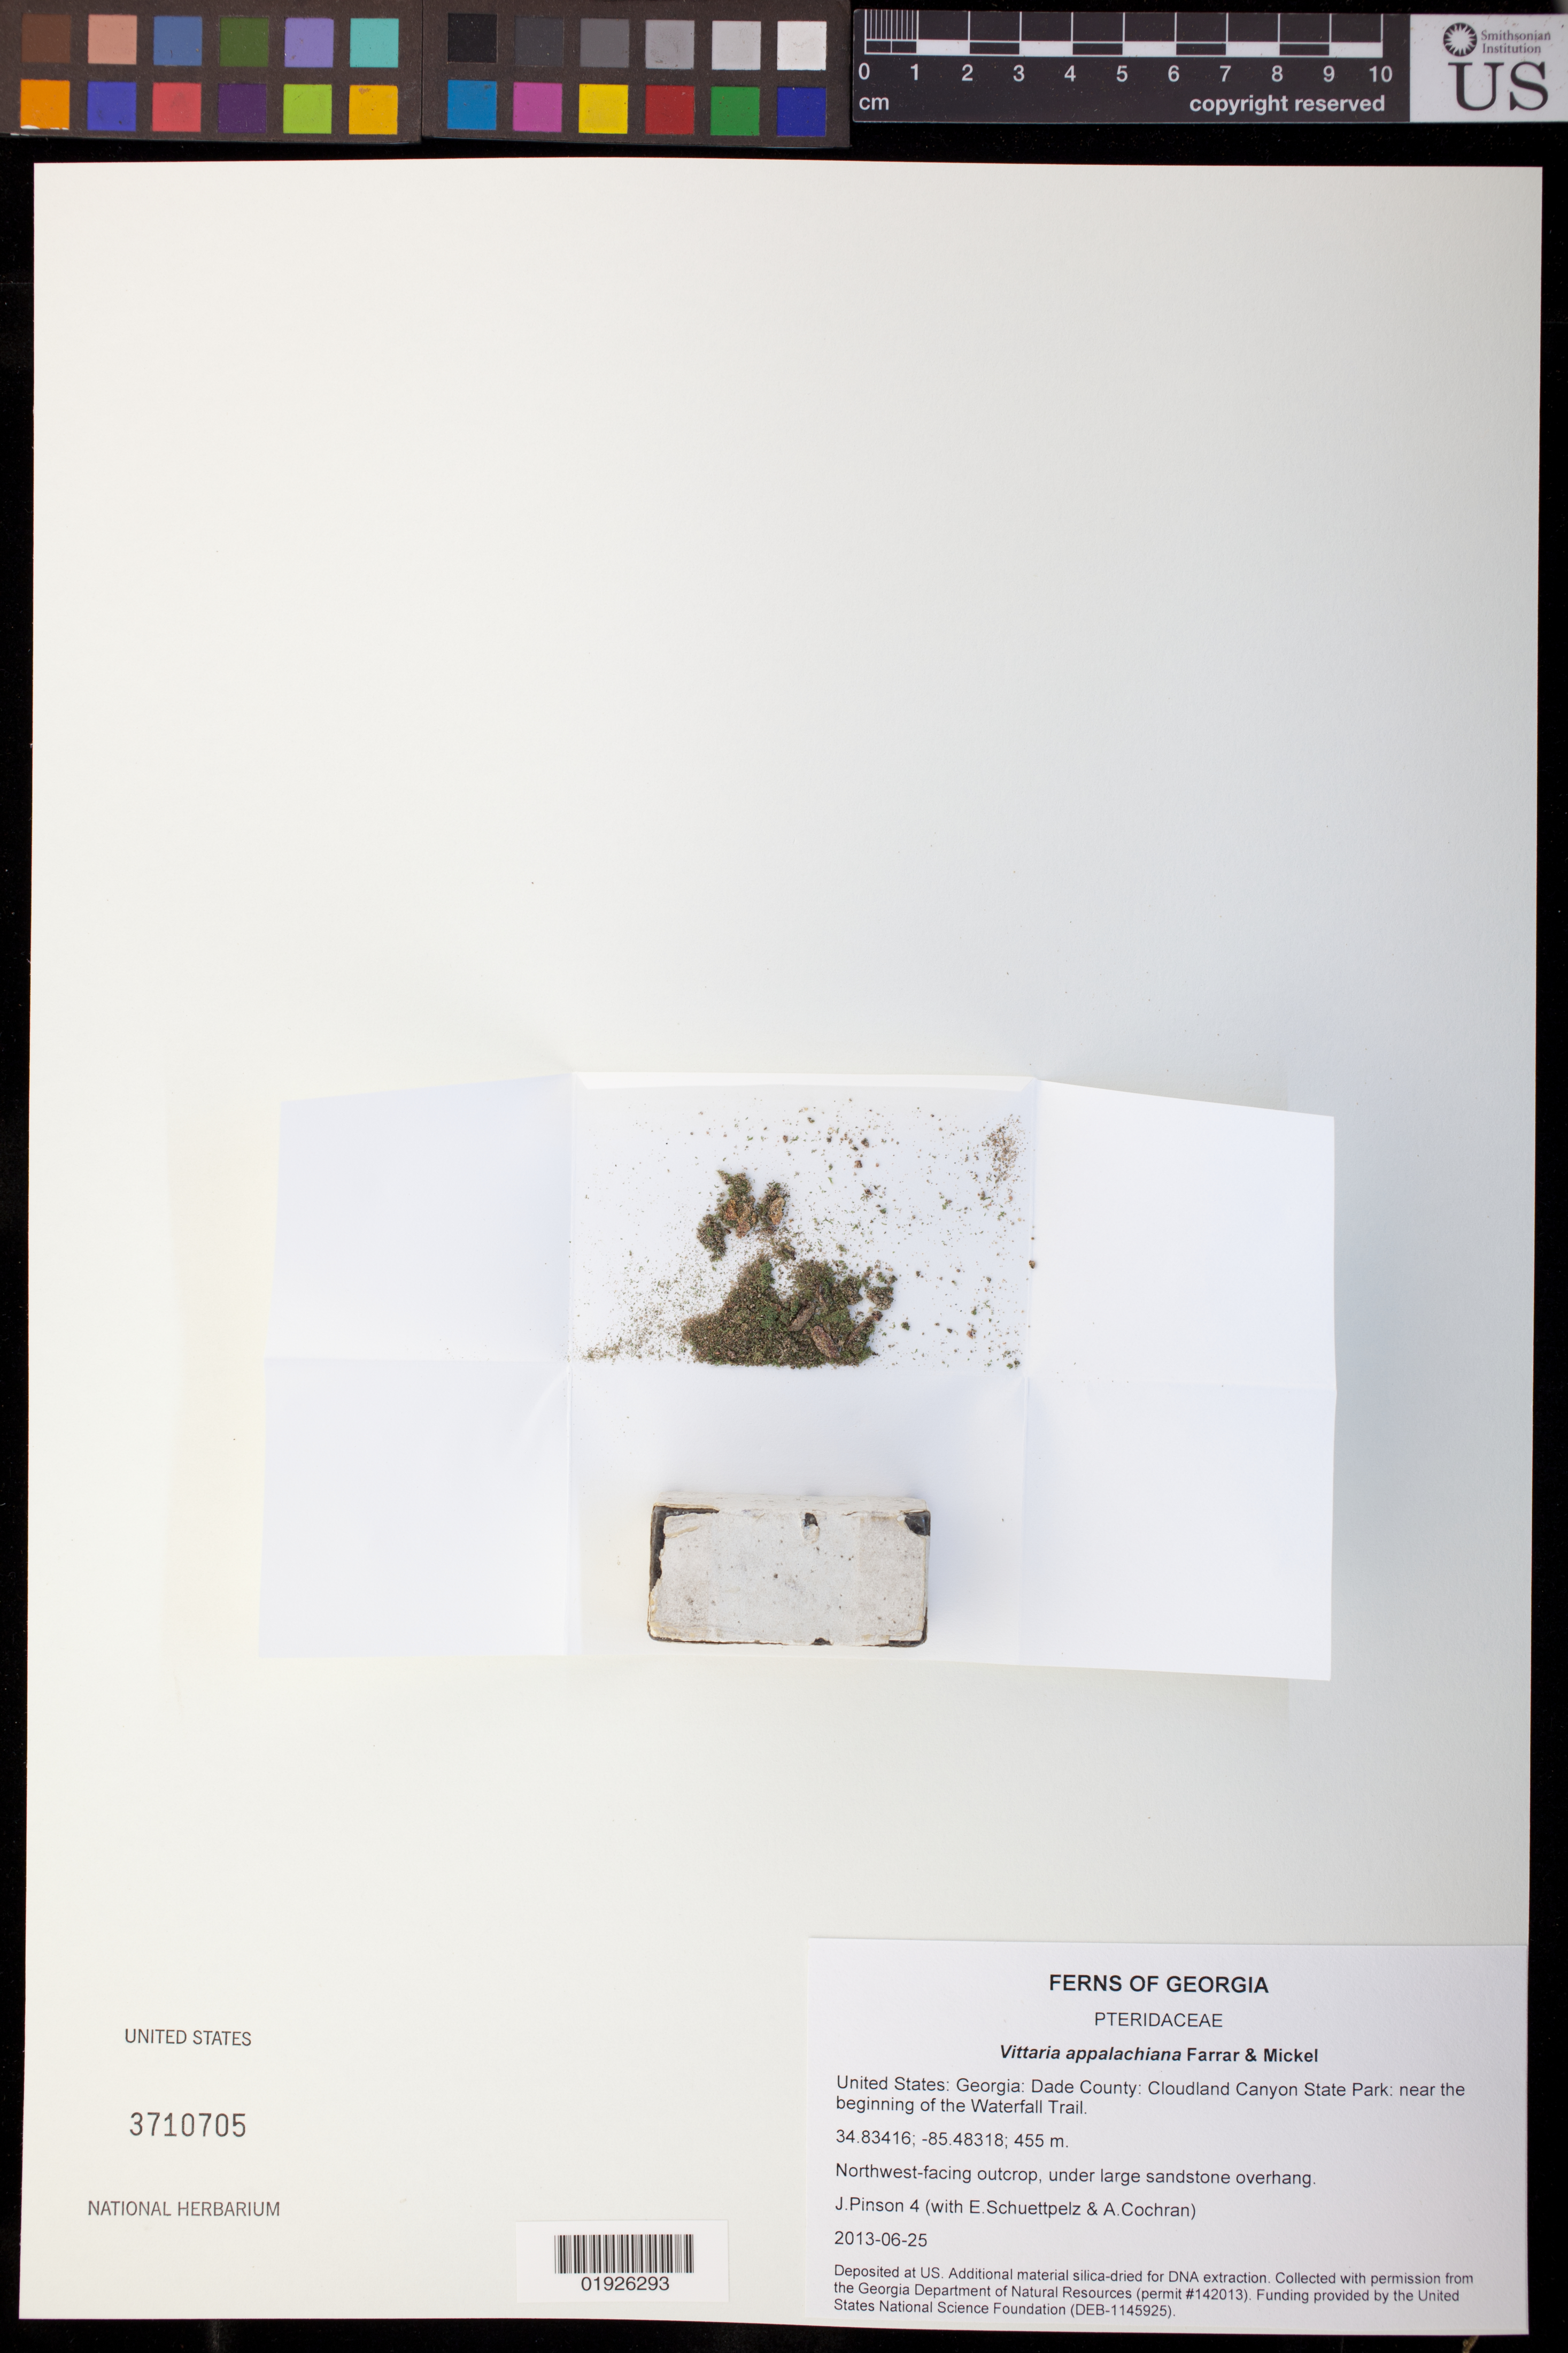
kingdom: Plantae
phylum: Tracheophyta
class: Polypodiopsida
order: Polypodiales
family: Pteridaceae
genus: Vittaria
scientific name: Vittaria appalachiana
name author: Farrar & Mickel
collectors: J. Pinson, E. Schuettpelz & A. Cochran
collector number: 4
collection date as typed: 2013-06-25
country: United States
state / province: Georgia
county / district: Dade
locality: Cloudland Canyon State Park: near the beginning of the Waterfall Trail.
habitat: Northwest-facing outcrop, under large sandstone overhang.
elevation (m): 455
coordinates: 34.83416, -85.48318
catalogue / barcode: US 3710705